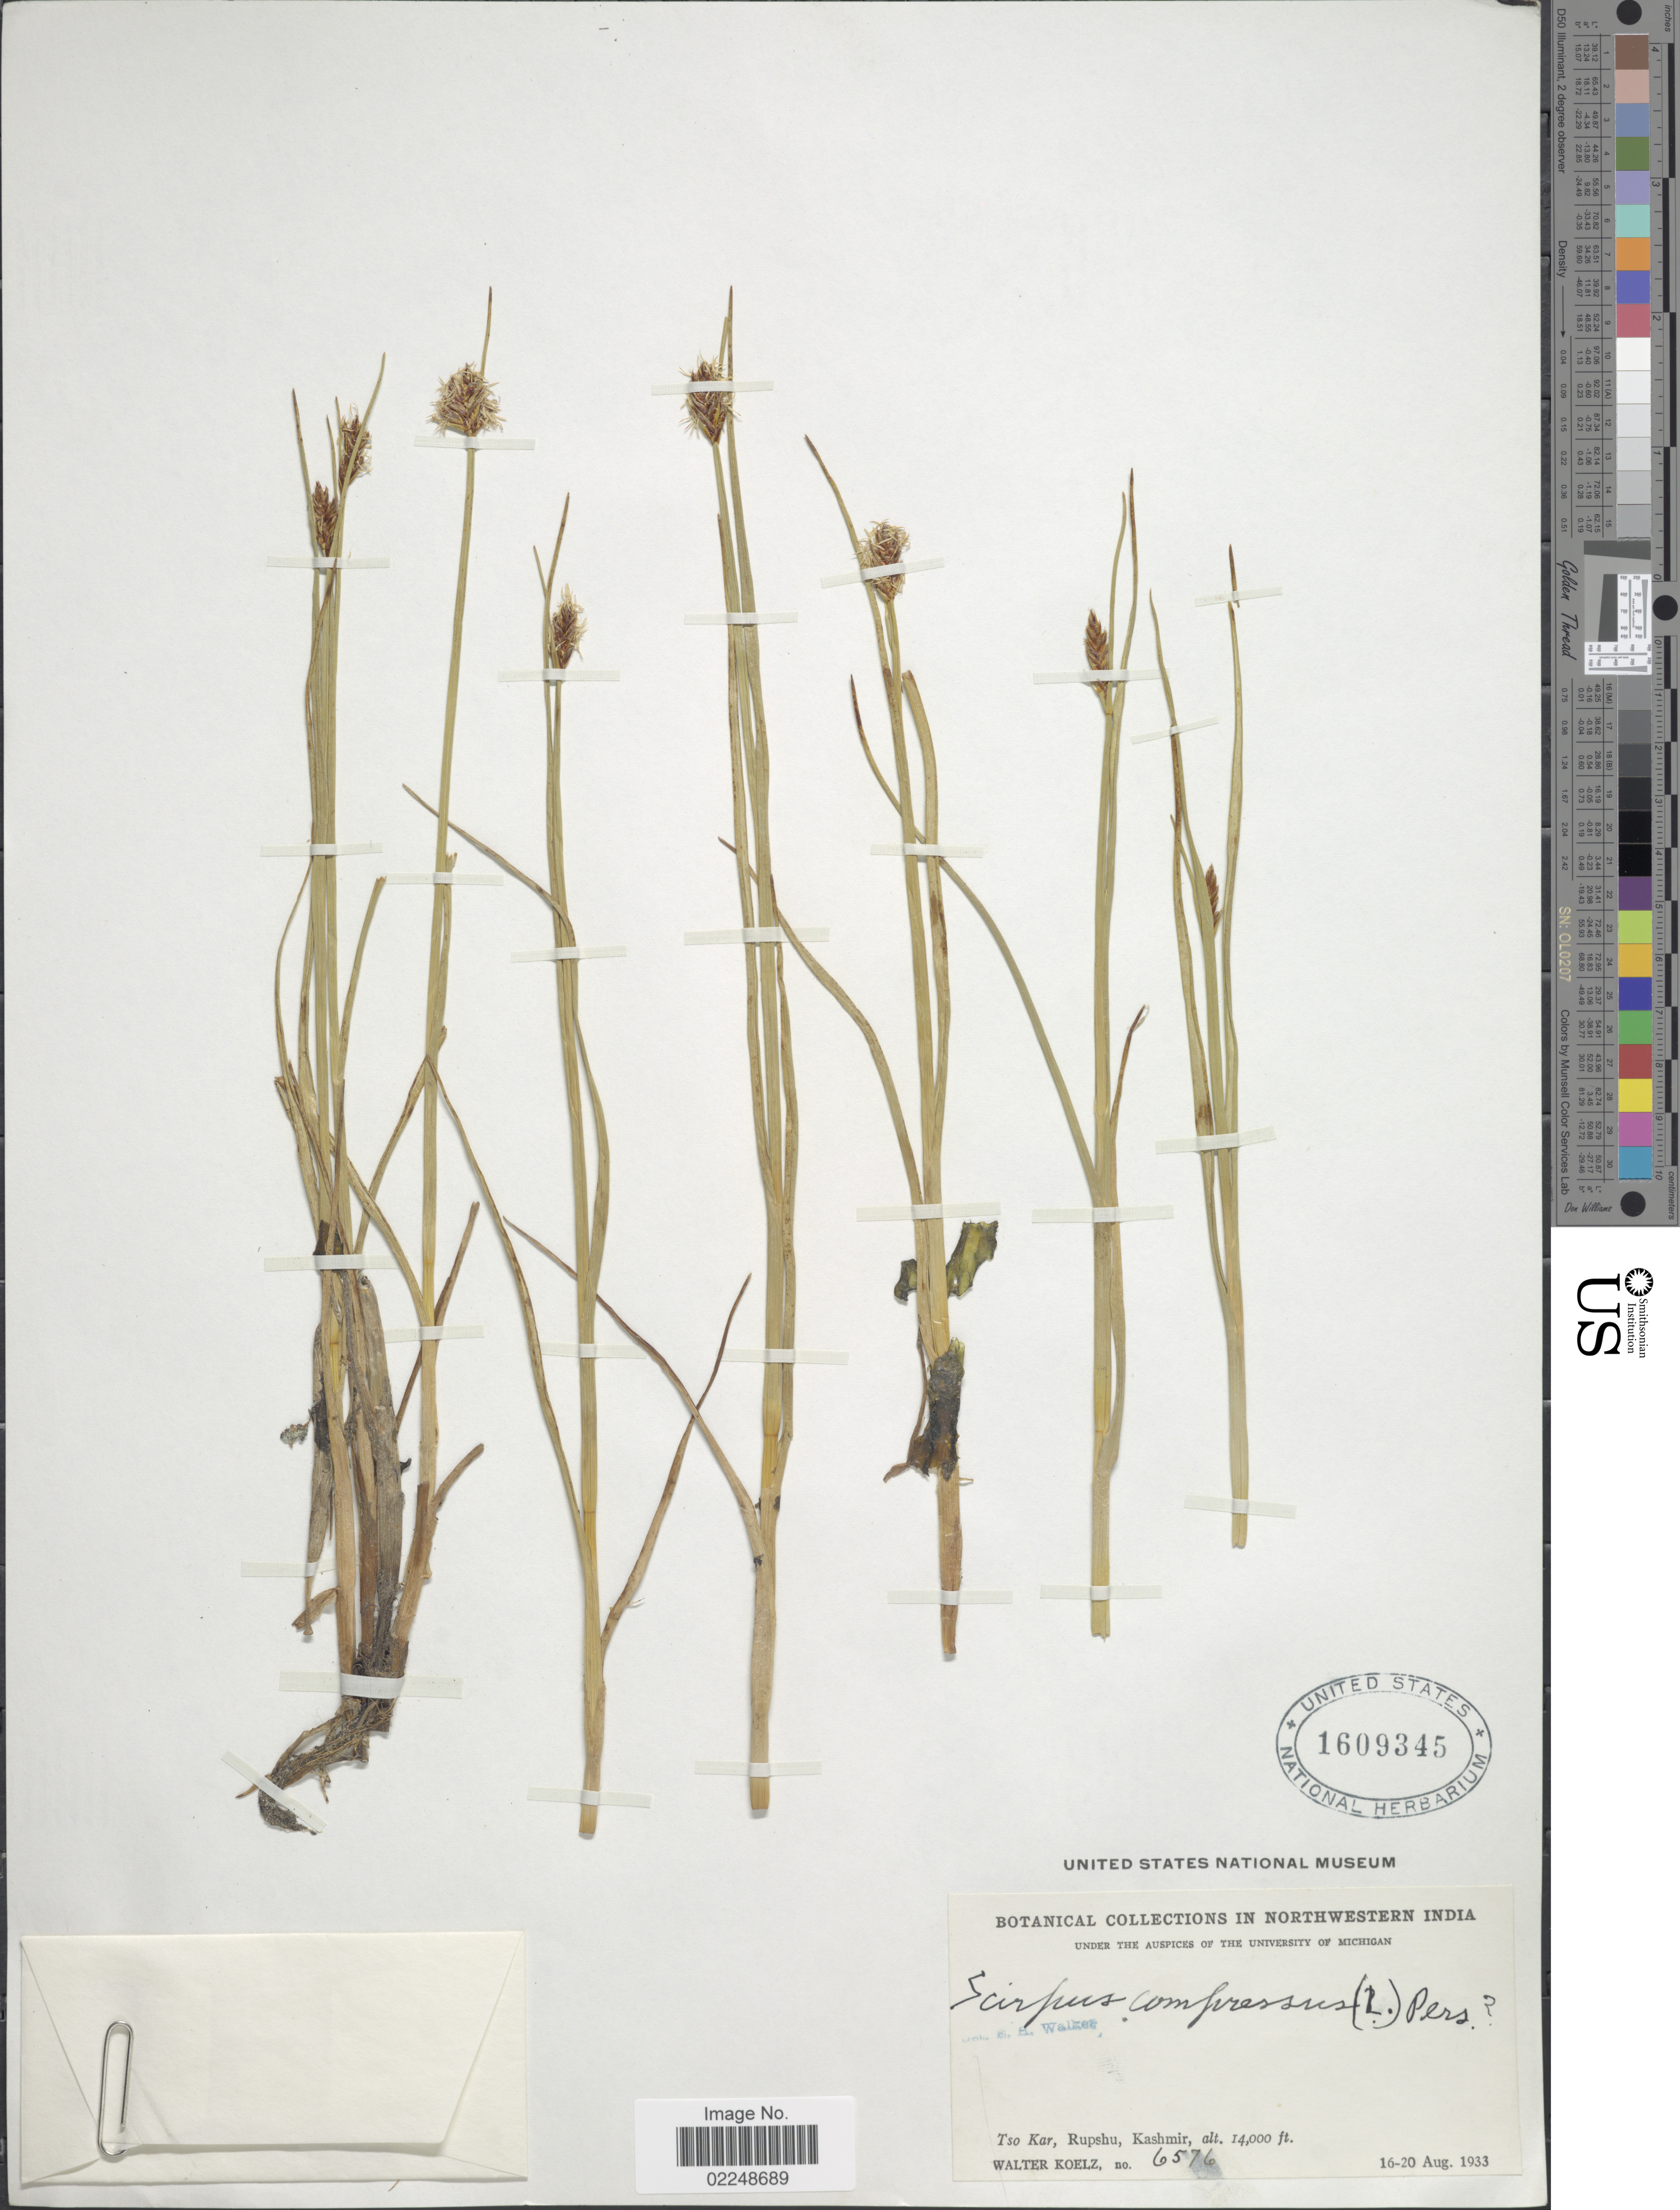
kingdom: Plantae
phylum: Tracheophyta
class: Liliopsida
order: Poales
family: Cyperaceae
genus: Blysmus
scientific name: Blysmus compressus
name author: (L.) Panzer ex Link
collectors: W. N. Koelz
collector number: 6576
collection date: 1933-08-16/1933-08-20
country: India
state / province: Jammu and Kashmir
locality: Tso Kar, Rupshu, Kashmir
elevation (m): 4267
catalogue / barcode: US 1609345